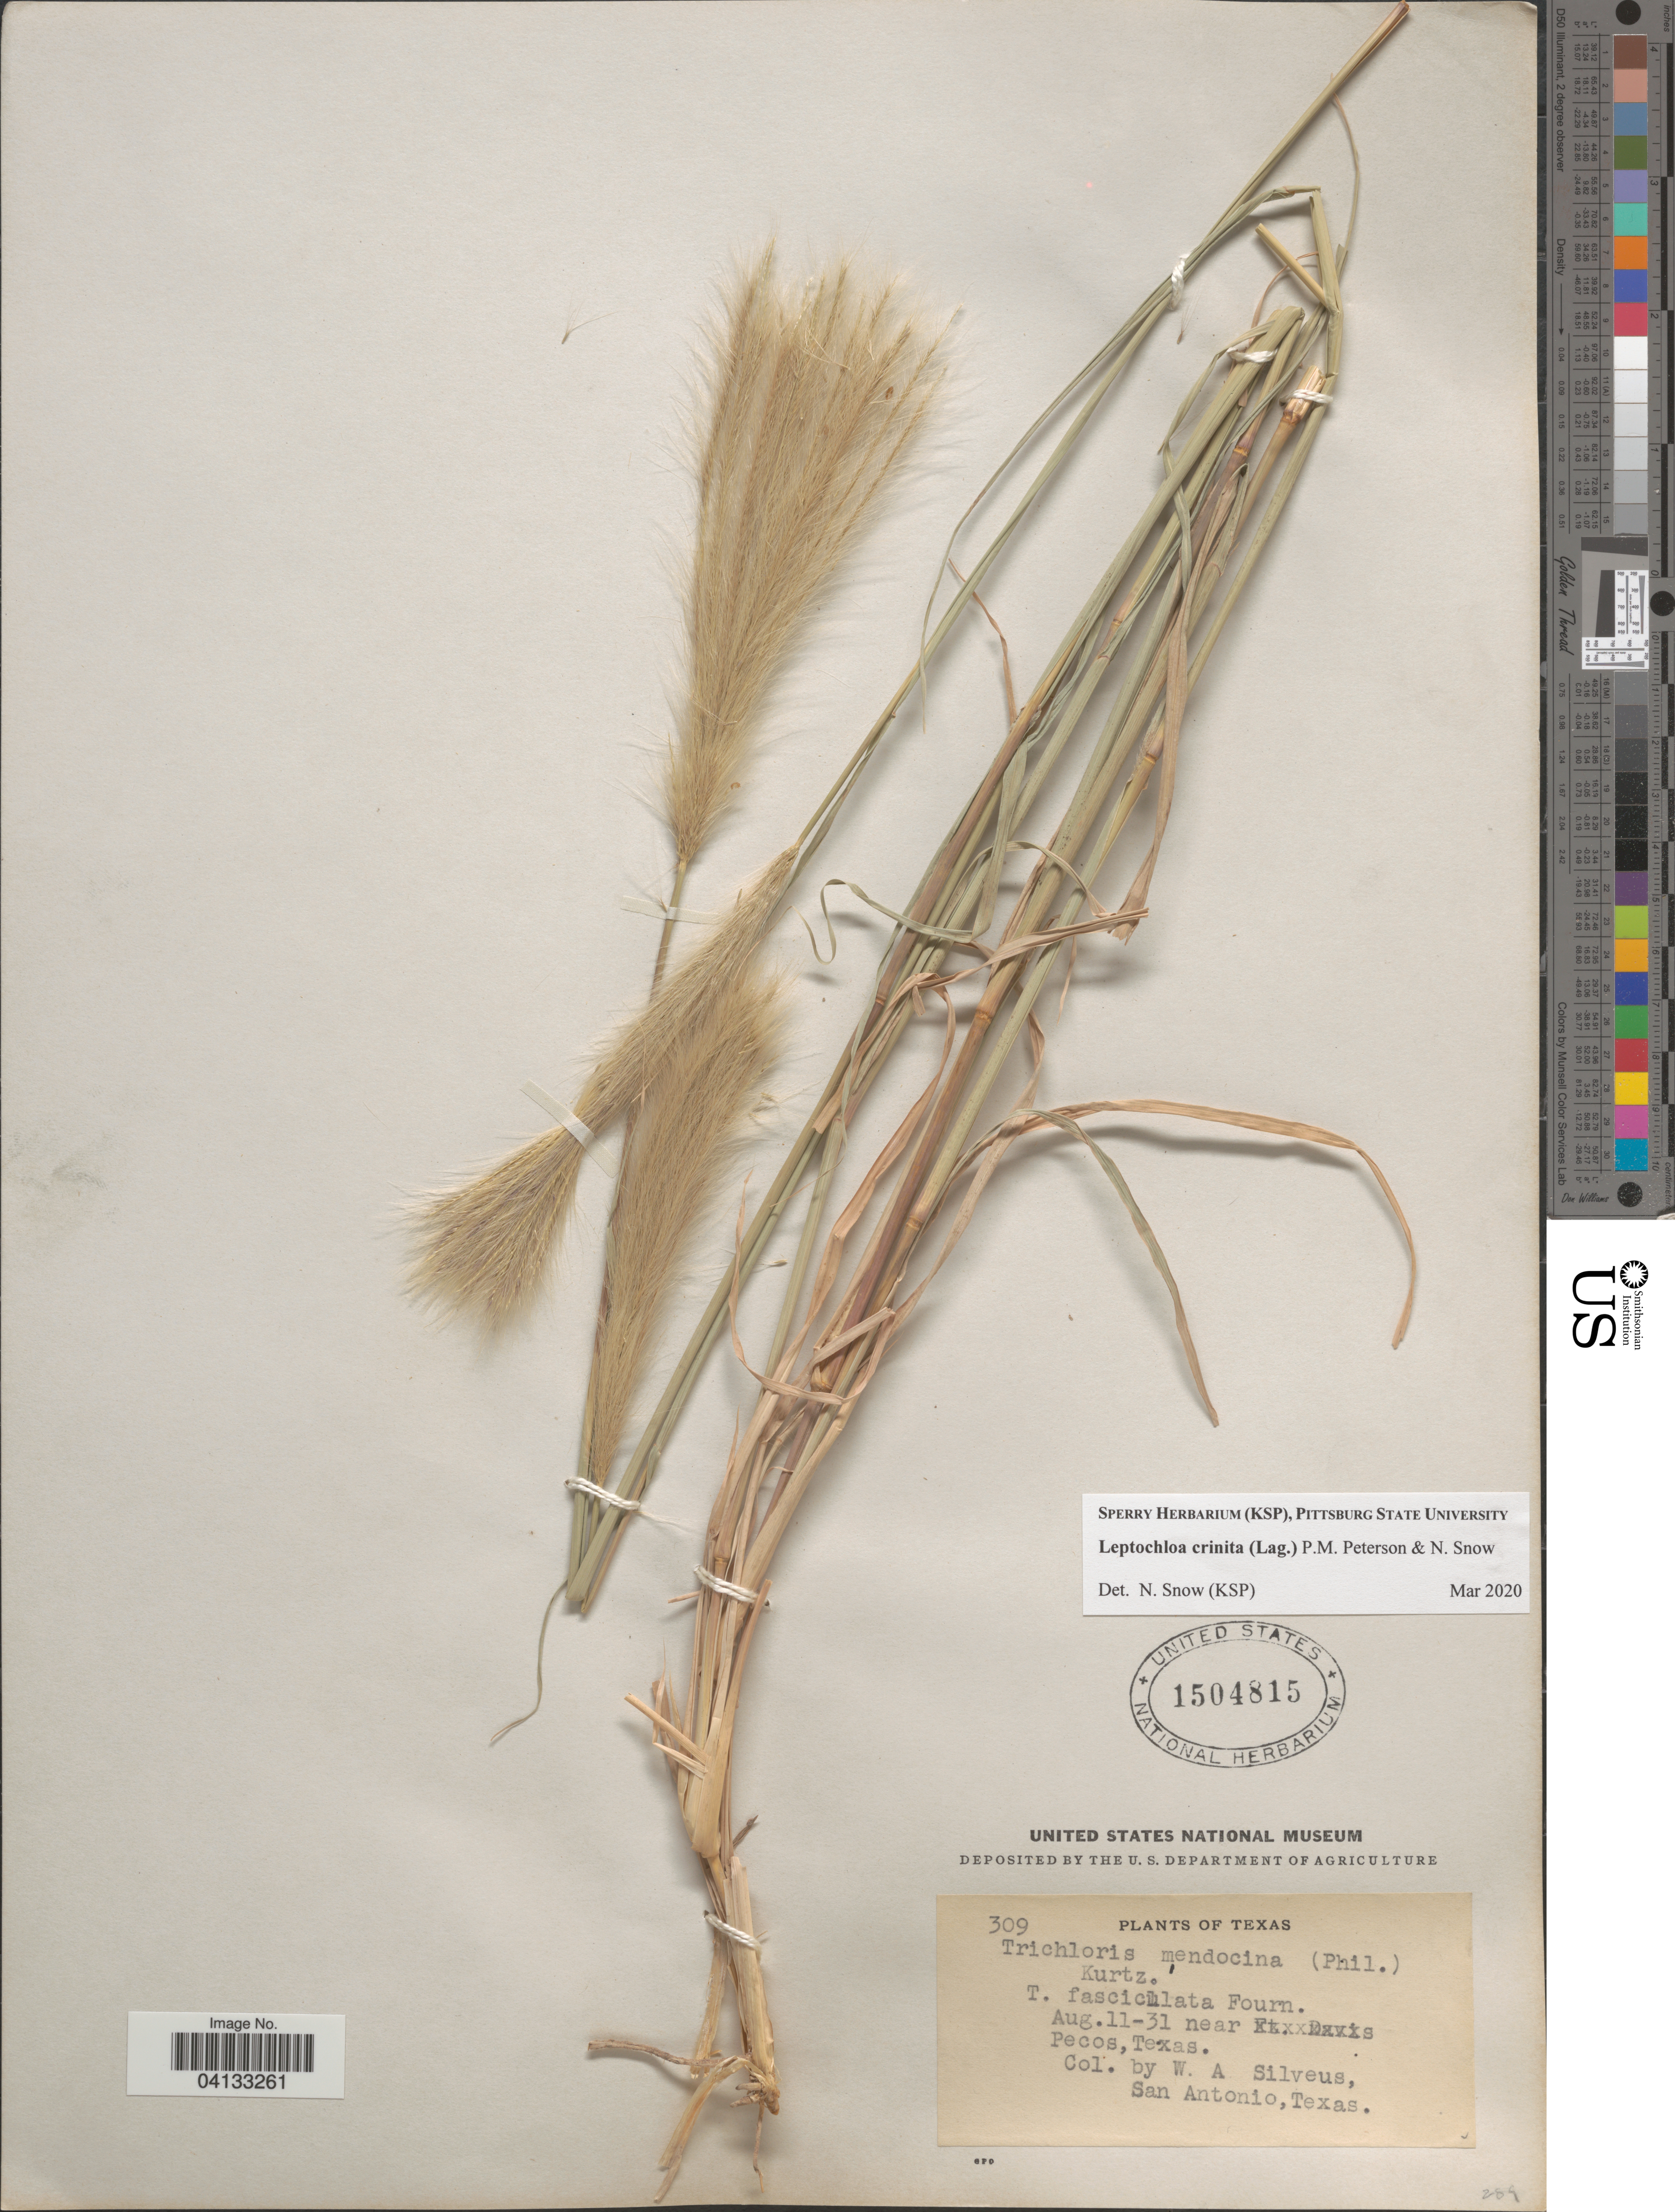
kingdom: Plantae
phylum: Tracheophyta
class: Liliopsida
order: Poales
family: Poaceae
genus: Leptochloa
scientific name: Leptochloa crinita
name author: (Lag.) P.M. Peterson & N. Snow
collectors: W. Silveus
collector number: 309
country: United States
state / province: Texas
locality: Near Pecos.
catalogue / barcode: US 1504815